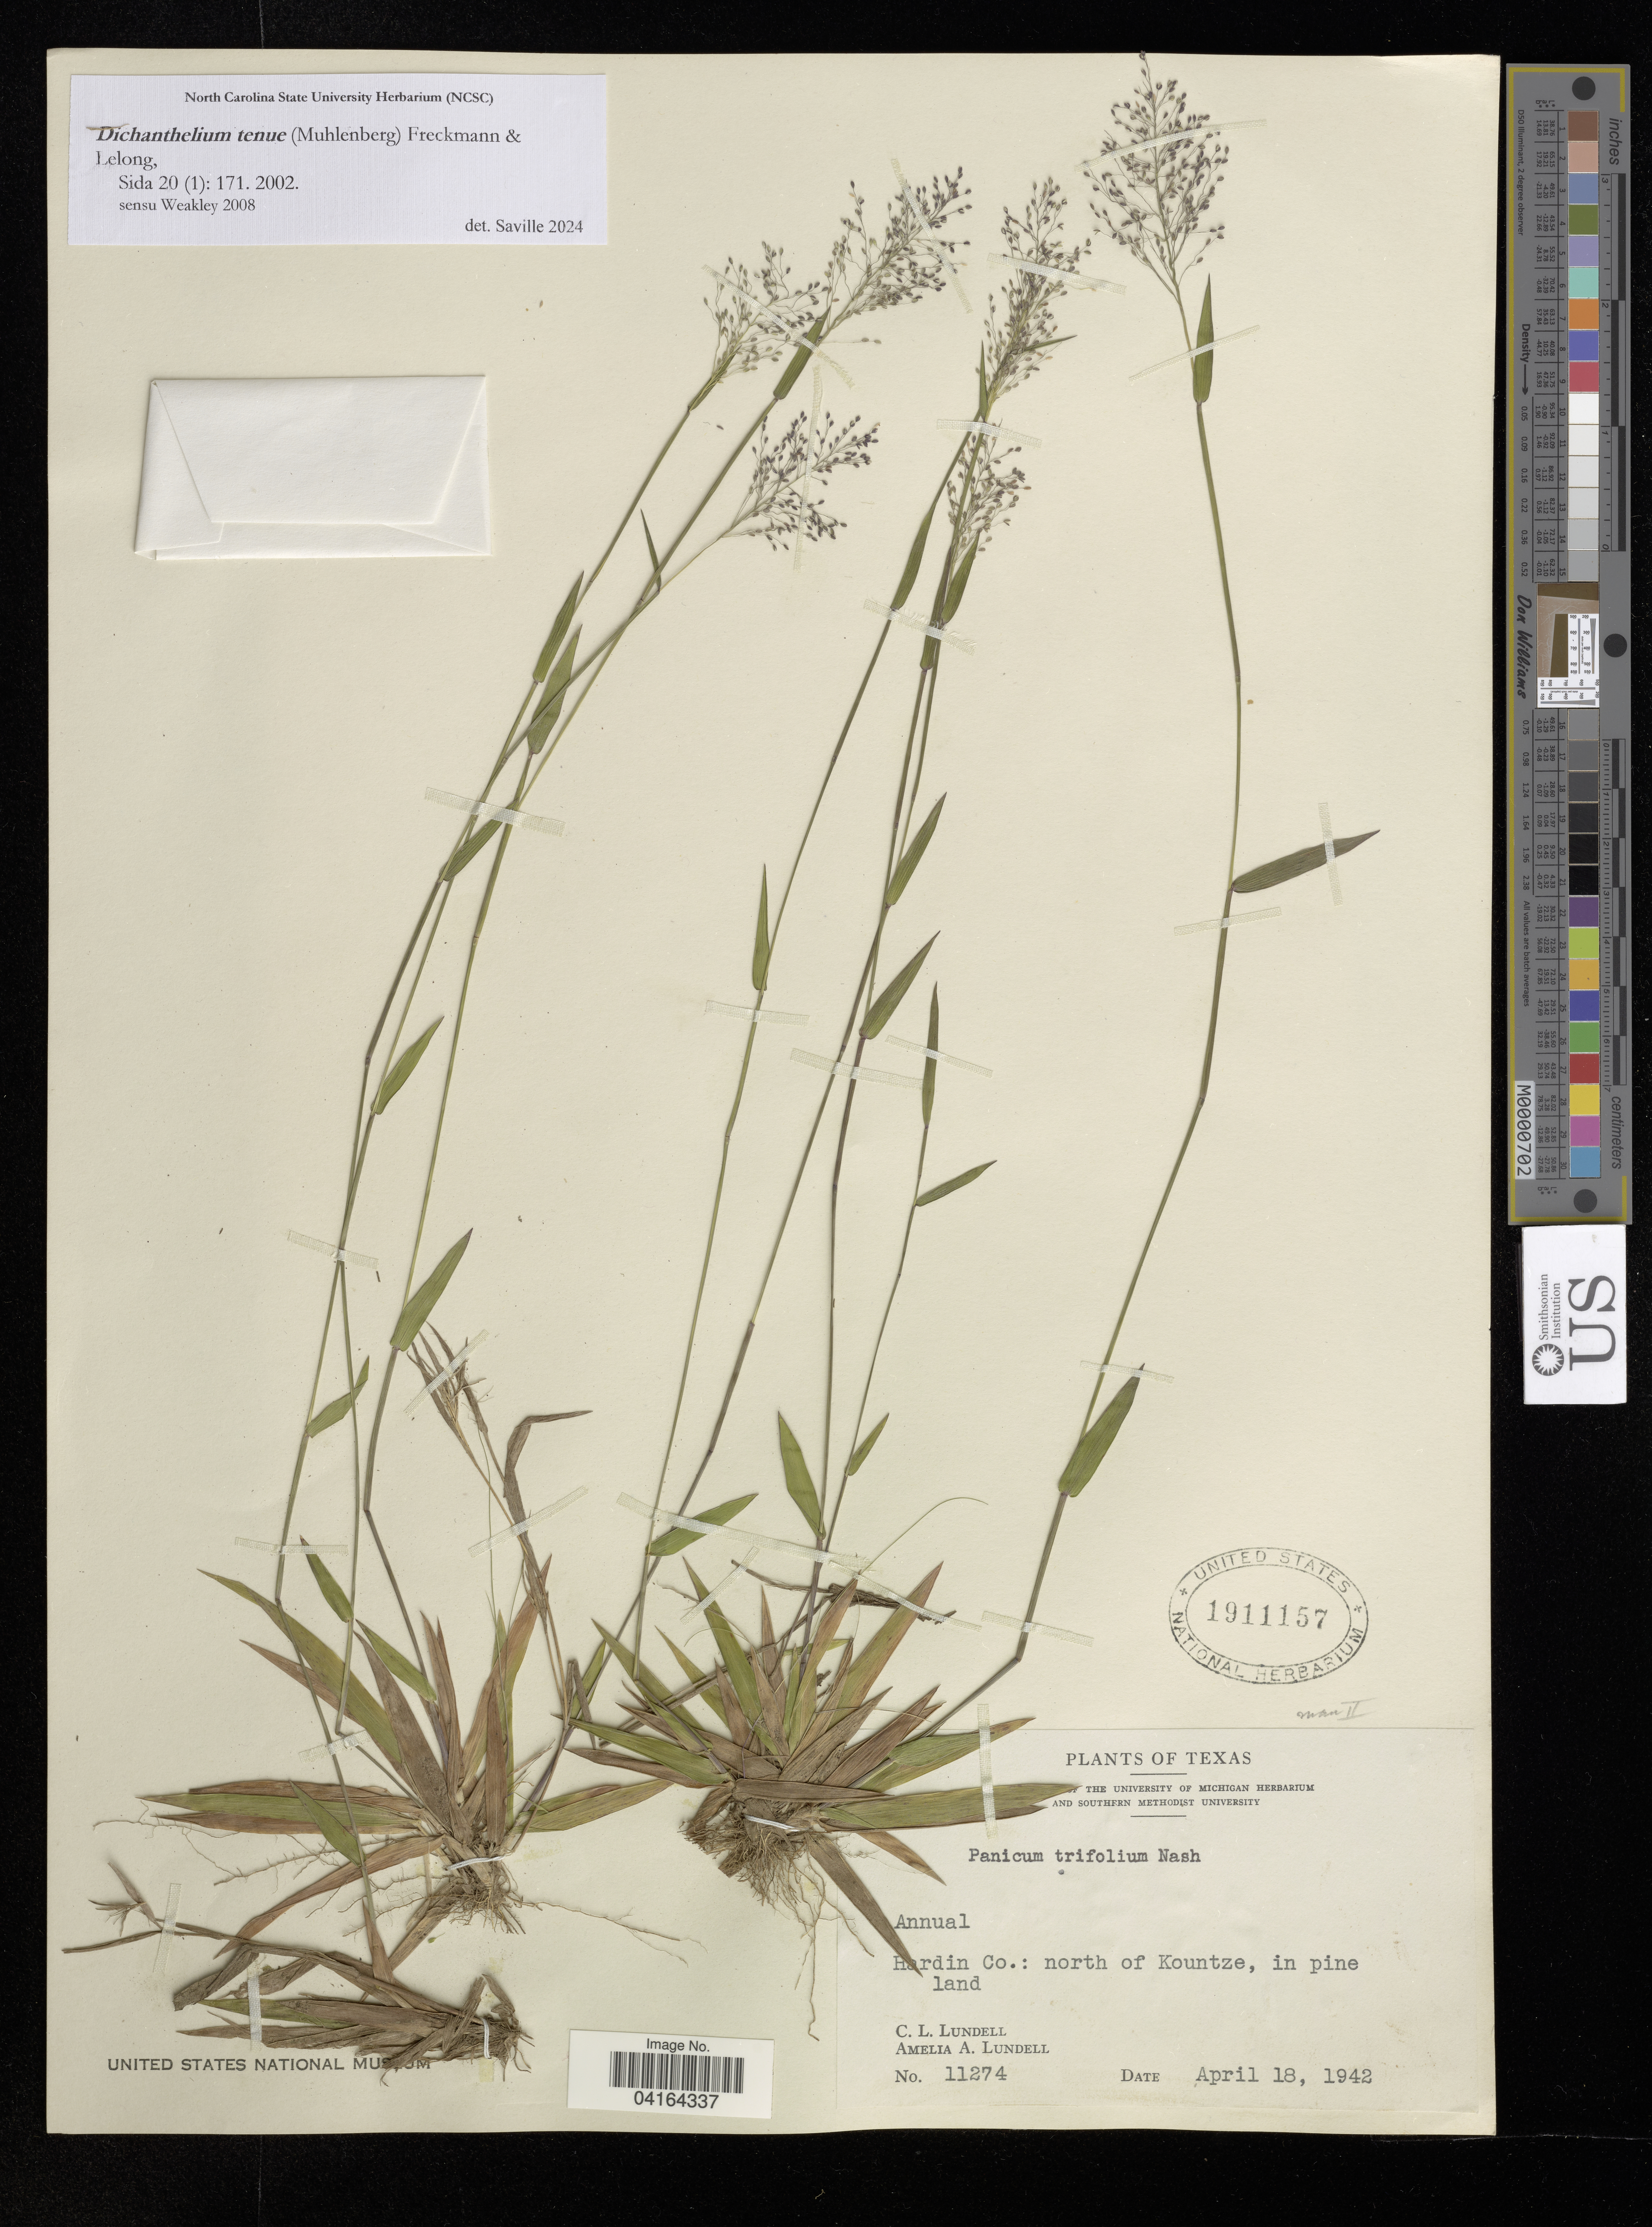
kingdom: Plantae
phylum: Tracheophyta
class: Liliopsida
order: Poales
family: Poaceae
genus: Dichanthelium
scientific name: Dichanthelium tenue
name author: (Muhl.) Freckmann & Lelong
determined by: Saville, A. C., (NCSC), North Carolina State University (UNITED STATES)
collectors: C. L. Lundell & A. A. Lundell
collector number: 11274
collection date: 1942-04-18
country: United States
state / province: Texas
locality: Hardin Co.: north of Kountze, in pine land.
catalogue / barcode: US 1911157